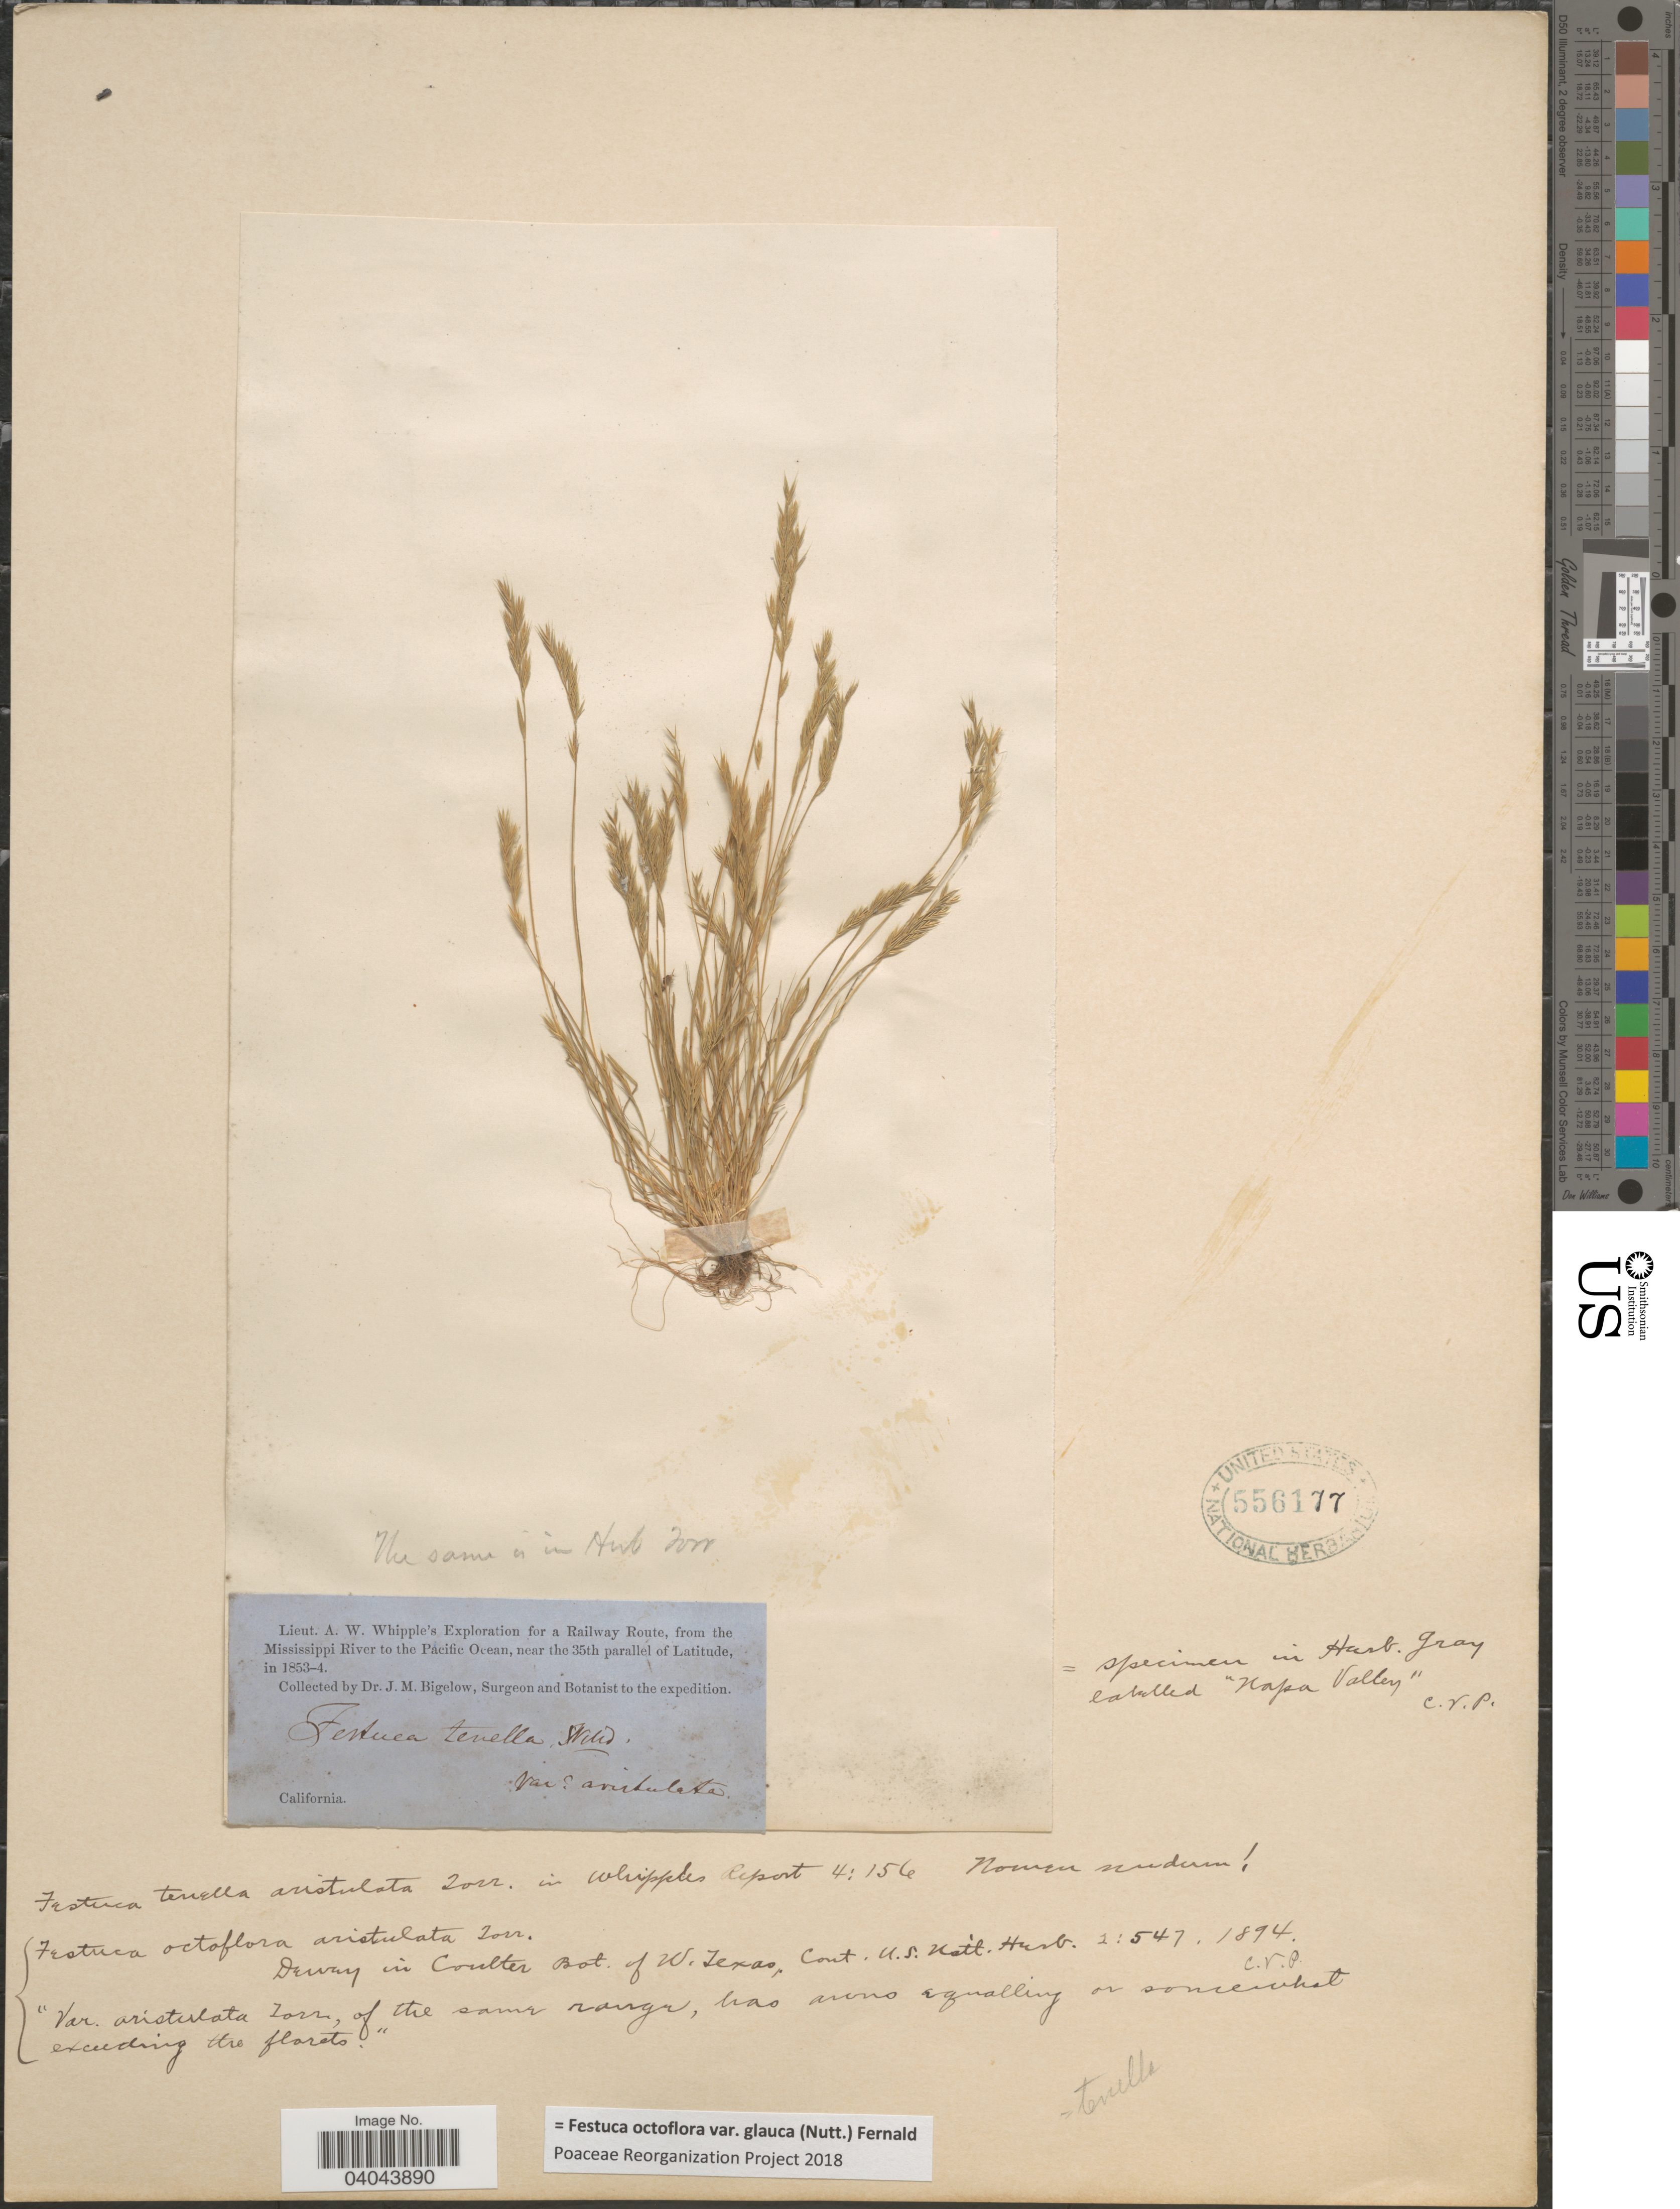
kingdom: Plantae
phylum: Tracheophyta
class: Liliopsida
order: Poales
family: Poaceae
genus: Festuca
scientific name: Festuca octoflora var. glauca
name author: (Nutt.) Fernald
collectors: J. M. Bigelow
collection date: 1853/1854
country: United States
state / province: California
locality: The Mississippi River to the Pacific Ocean, near the 35th parallel of Latitude.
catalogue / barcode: US 556177